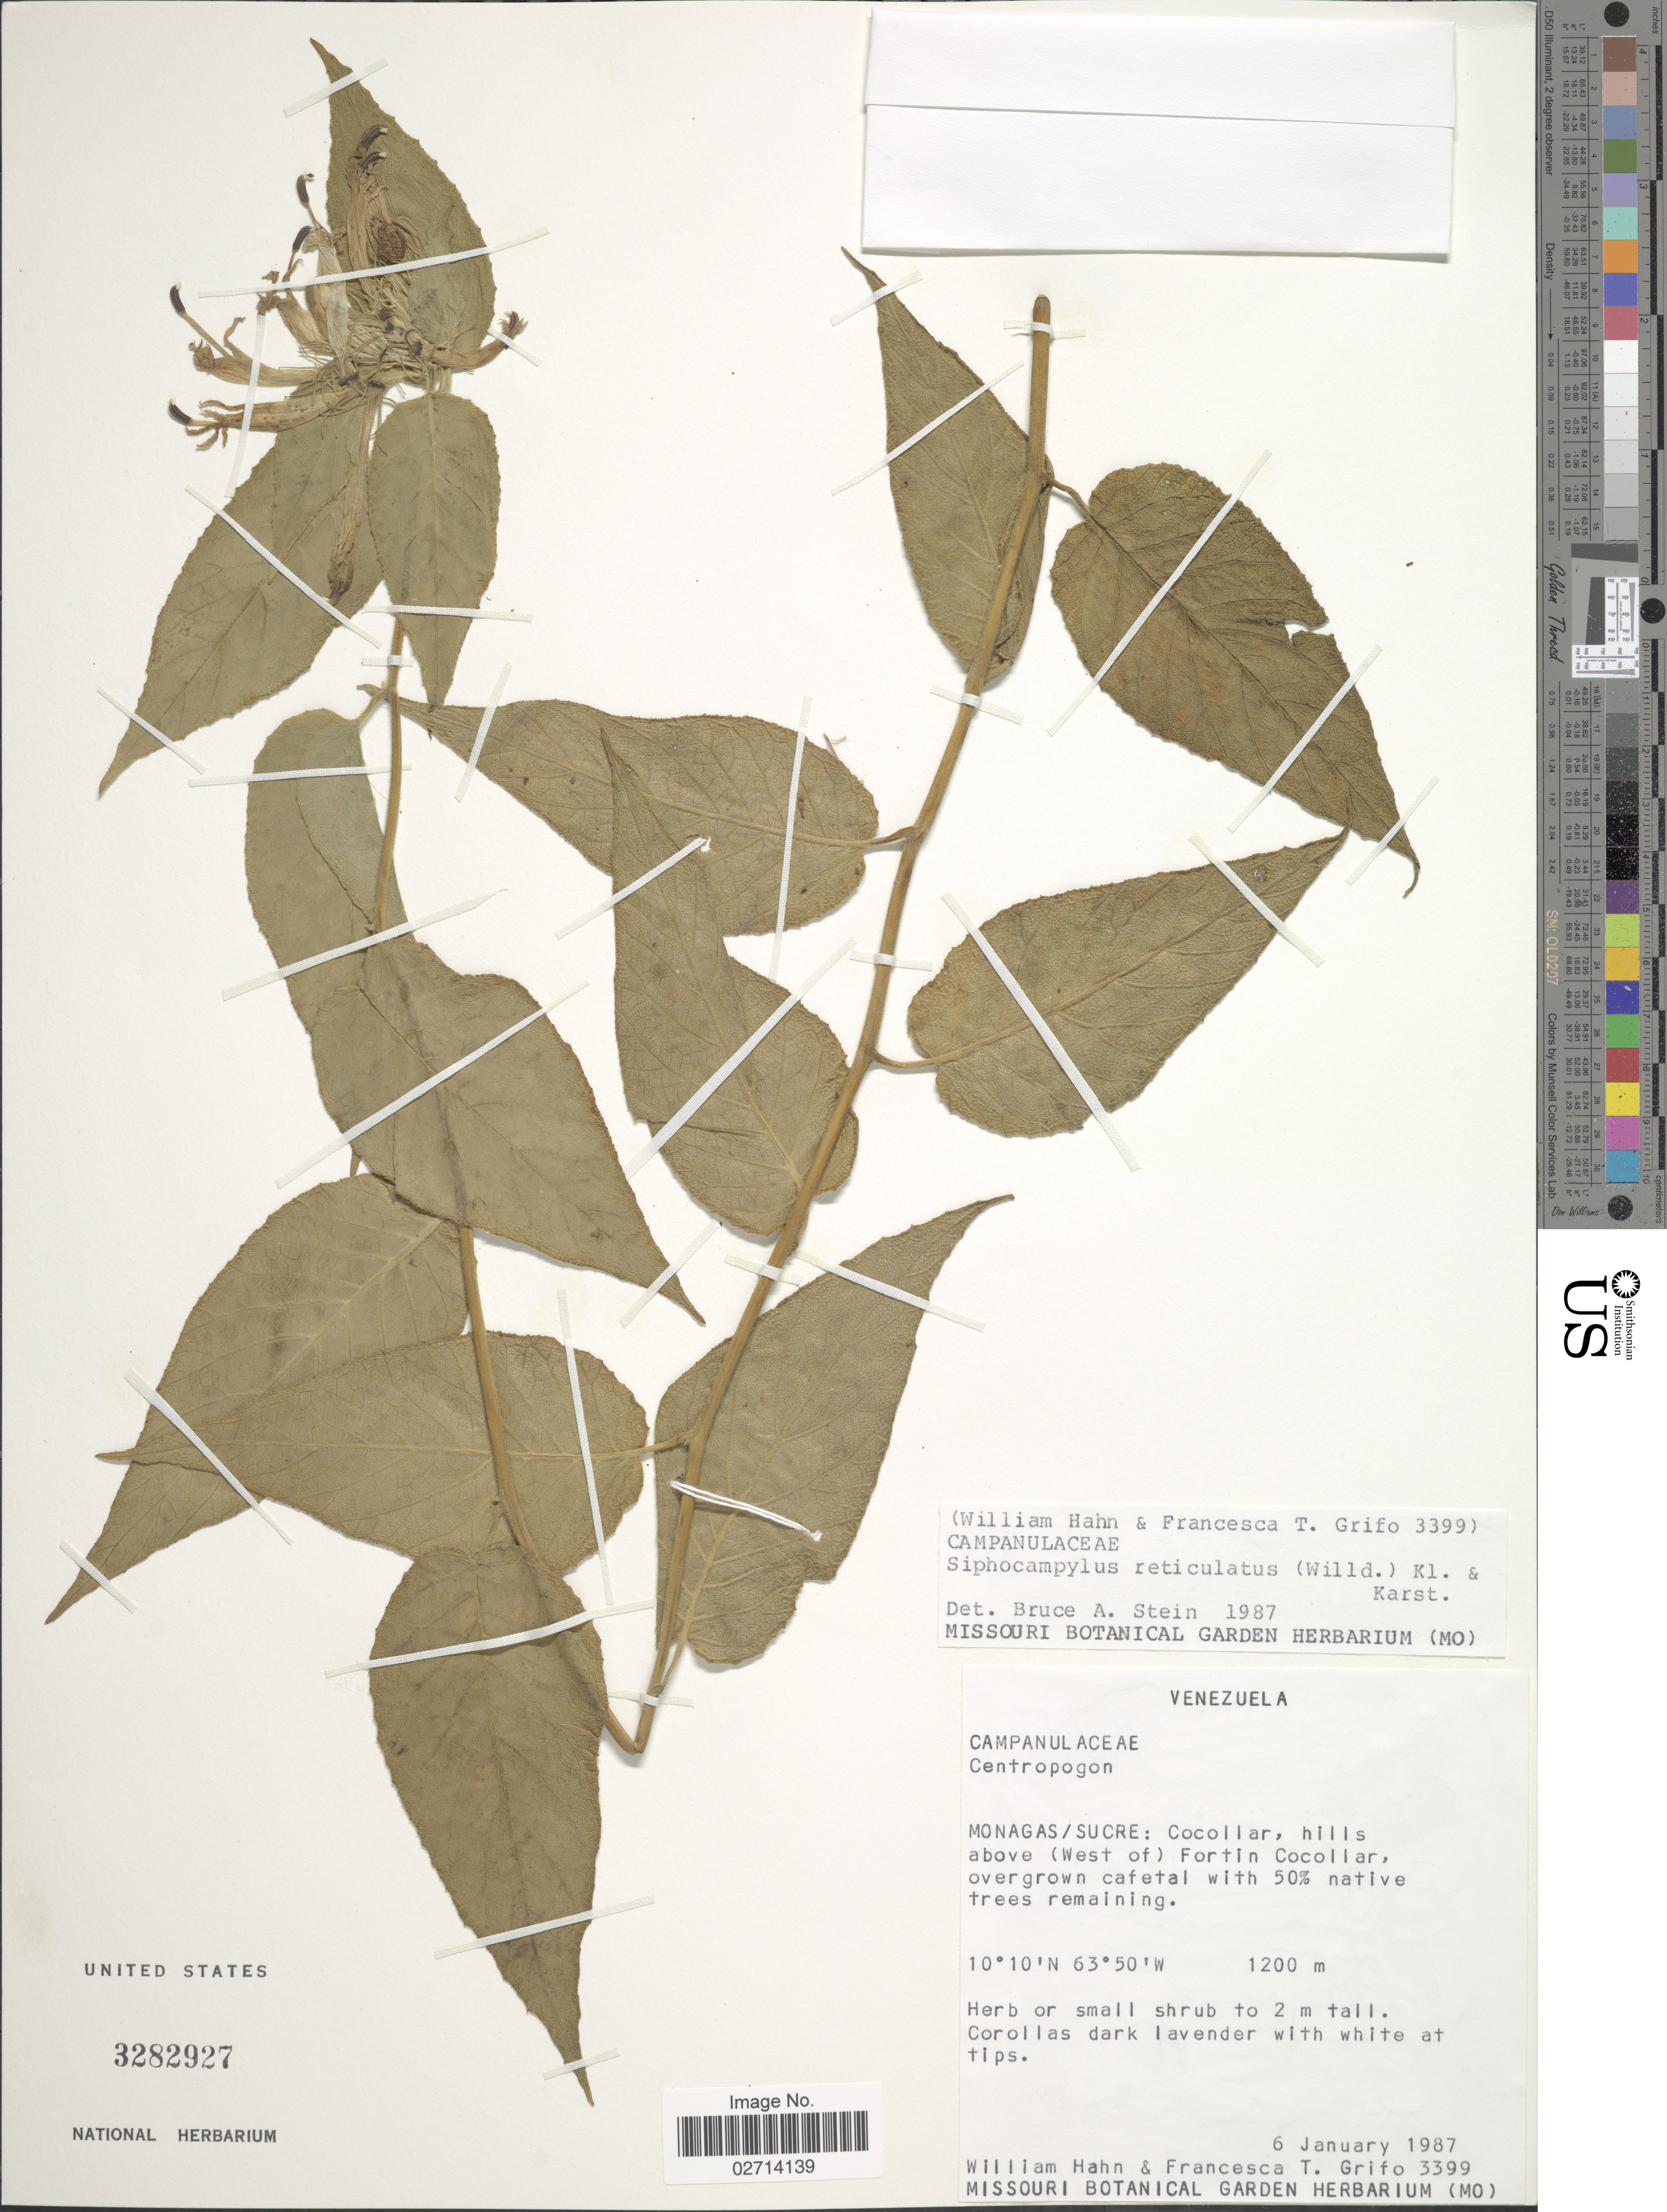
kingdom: Plantae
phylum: Tracheophyta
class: Magnoliopsida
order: Asterales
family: Campanulaceae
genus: Siphocampylus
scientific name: Siphocampylus reticulatus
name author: (Willd. ex Schult. & Roem.) Klotzsch & H. Karst. ex Vatke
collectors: W. Hahn & F. Grifo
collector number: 3399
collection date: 1987-01-06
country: Venezuela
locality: Monagas/Sucre: Cocollar, hills above (West of) Fortin Cocollar, overgrown cafetal with 50% native trees remaining.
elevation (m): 1200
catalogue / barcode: US 3282927